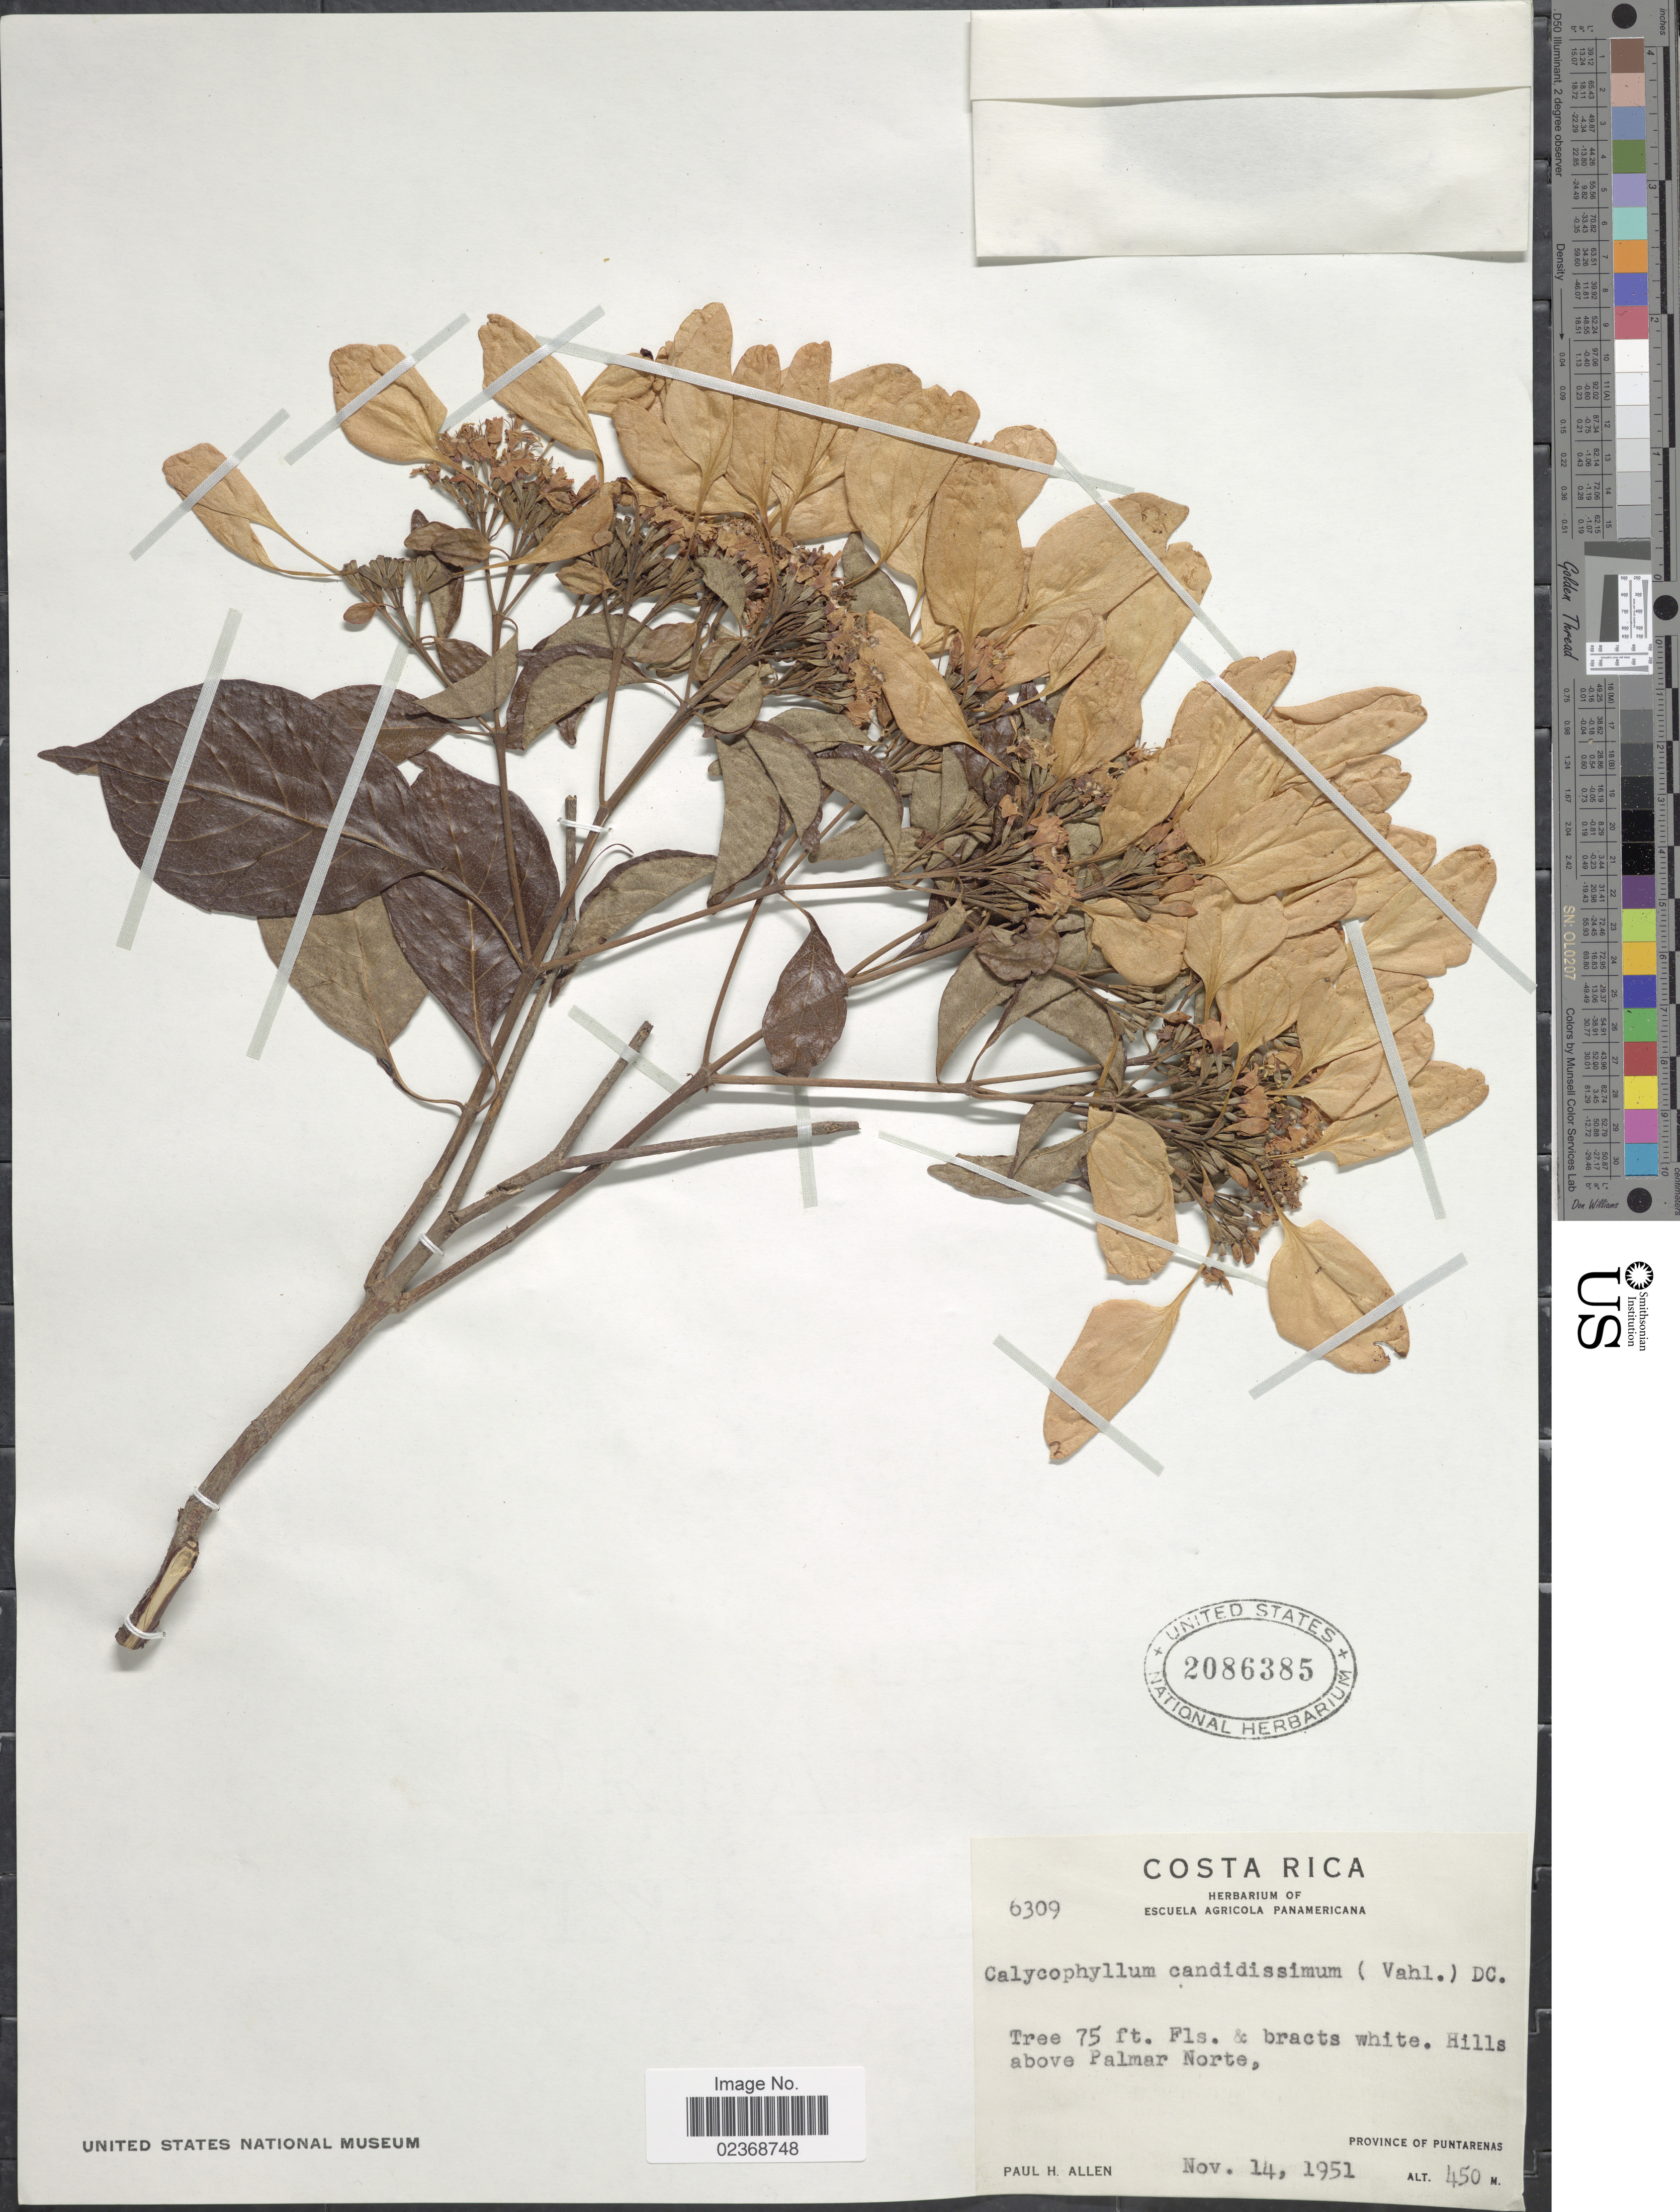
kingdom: Plantae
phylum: Tracheophyta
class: Magnoliopsida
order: Gentianales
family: Rubiaceae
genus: Calycophyllum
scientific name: Calycophyllum candidissimum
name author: (Vahl) DC.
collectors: P. H. Allen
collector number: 6309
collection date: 1951-11-14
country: Costa Rica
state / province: Puntarenas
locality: Hills above Palmar Norte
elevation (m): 450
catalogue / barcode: US 2086385